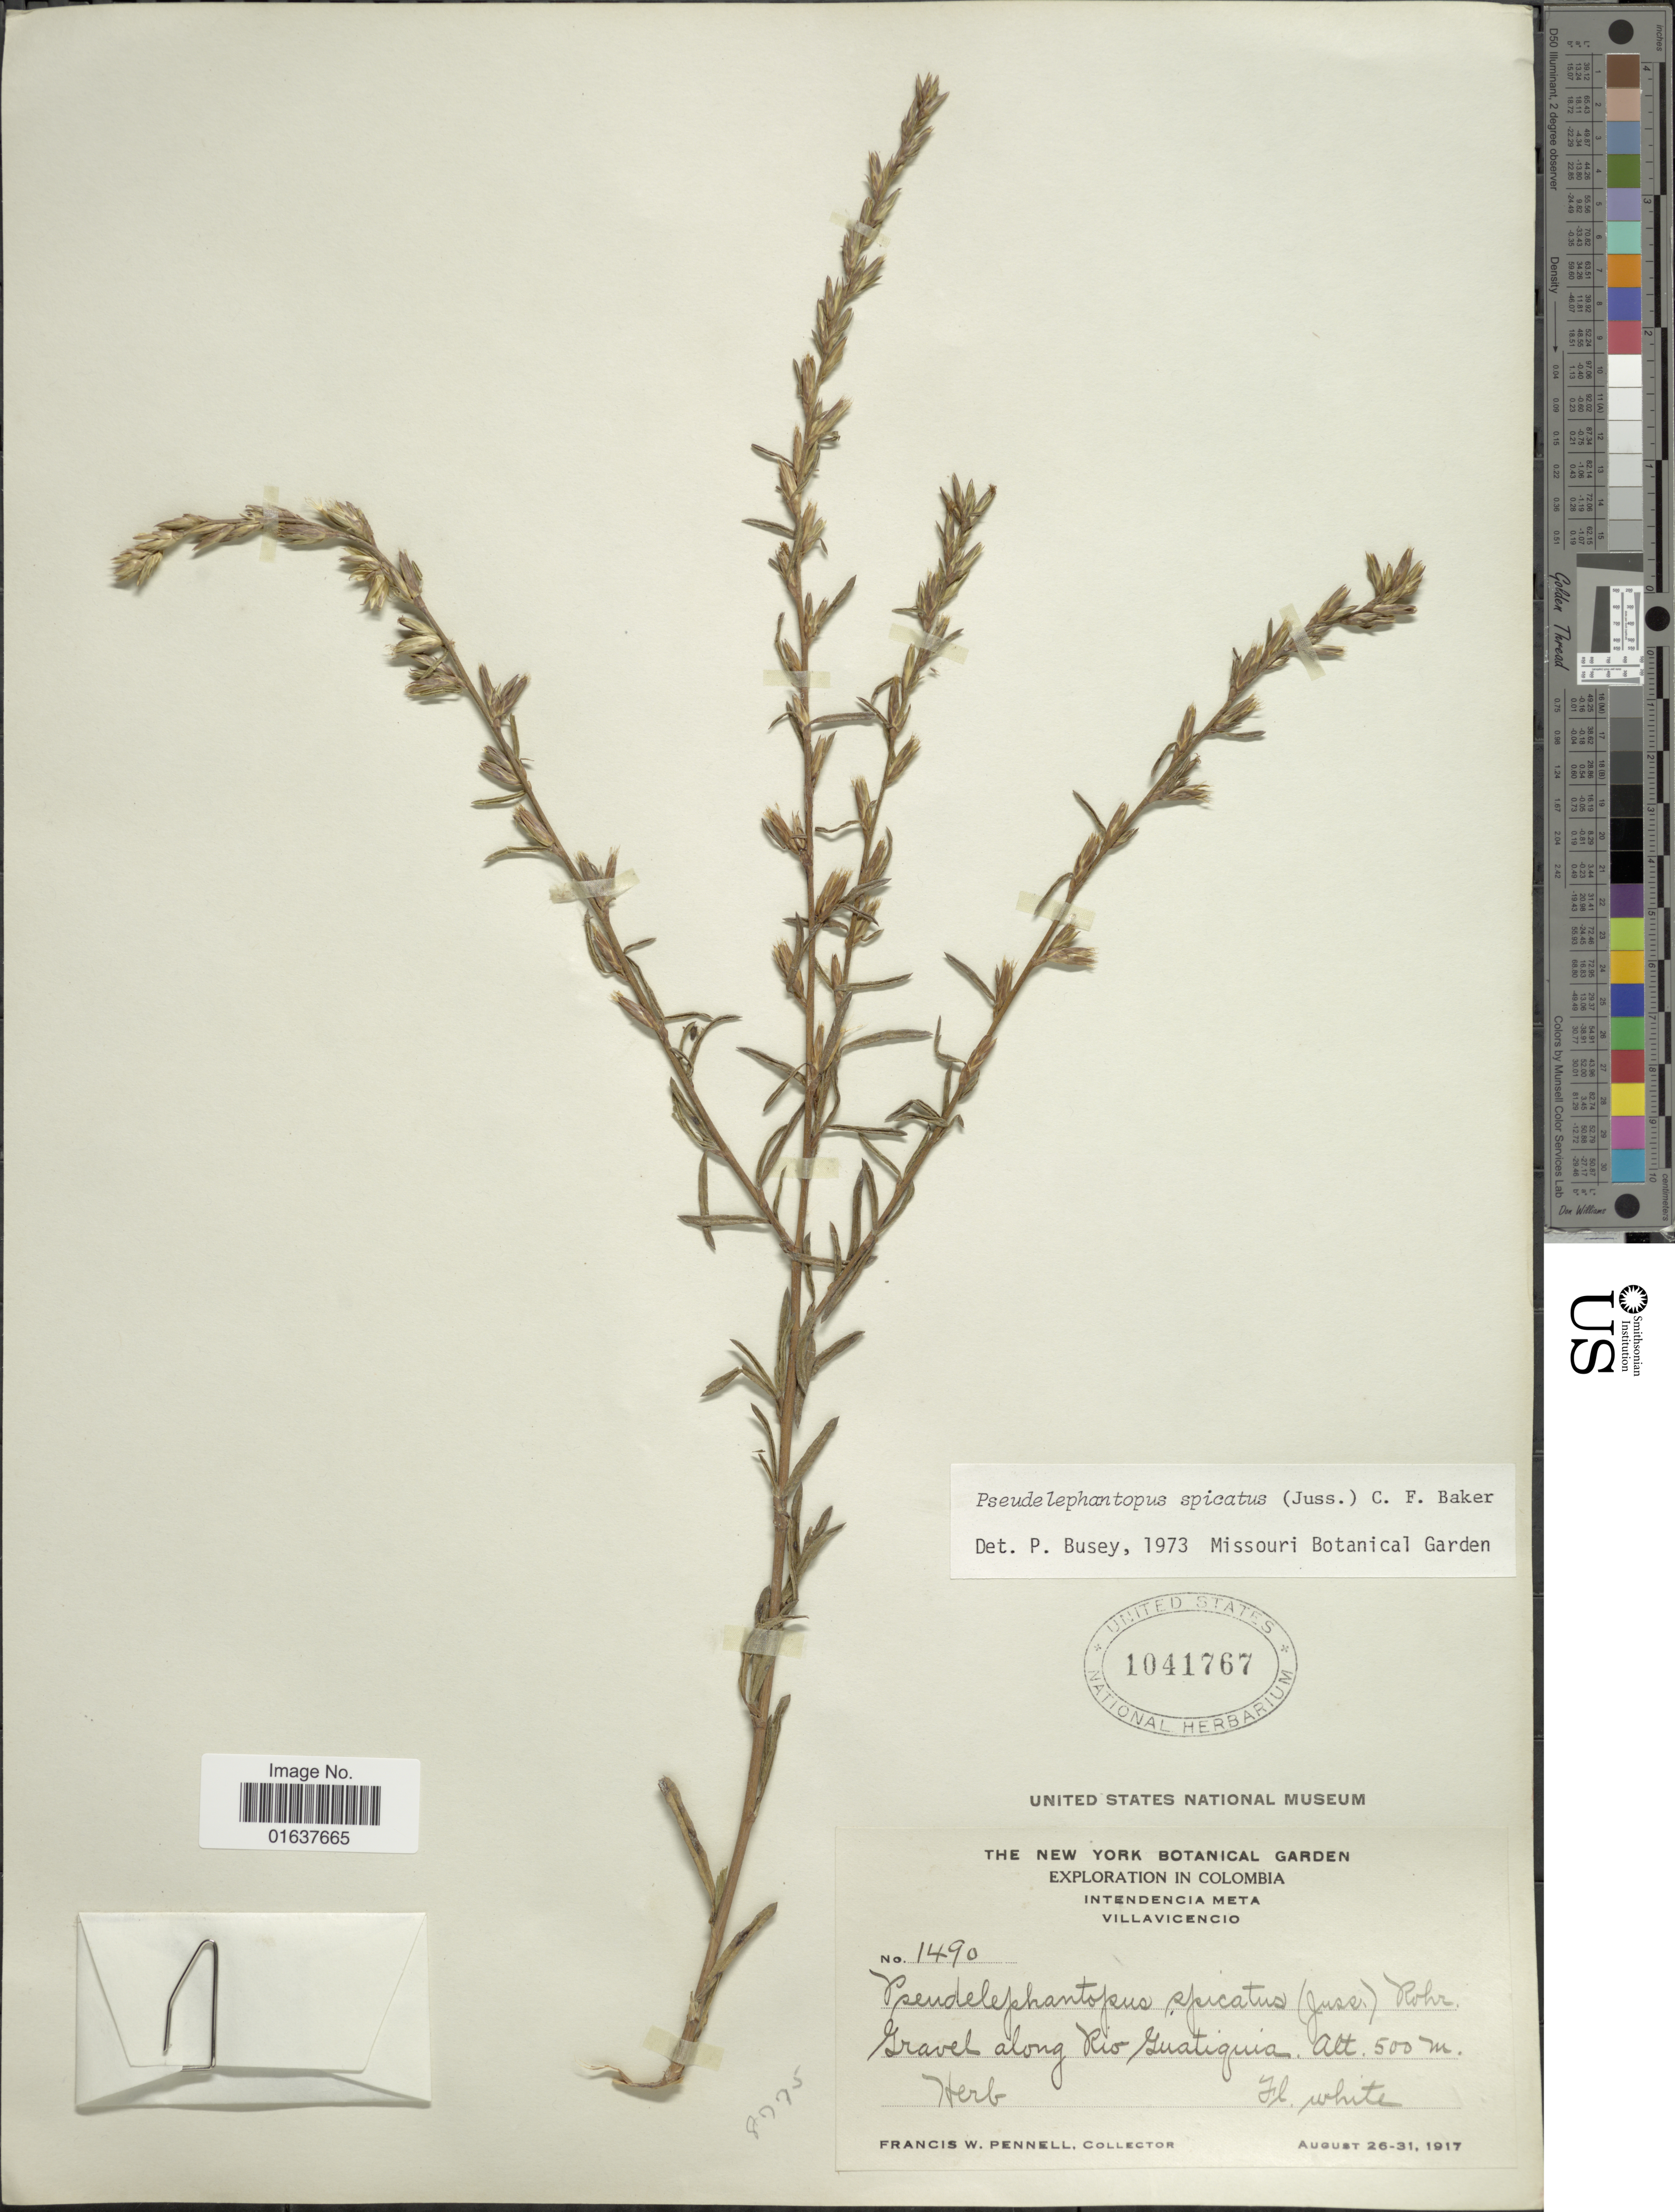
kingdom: Plantae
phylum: Tracheophyta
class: Magnoliopsida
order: Asterales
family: Asteraceae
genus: Pseudelephantopus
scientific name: Pseudelephantopus spicatus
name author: (Juss. ex Aubl.) C.F. Baker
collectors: F. W. Pennell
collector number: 1490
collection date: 1917-08-26/1917-08-31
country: Colombia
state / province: Meta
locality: Intendencia Meta. Villavicencio. Gravel along Rio Guatiquia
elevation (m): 500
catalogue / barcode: US 1041767